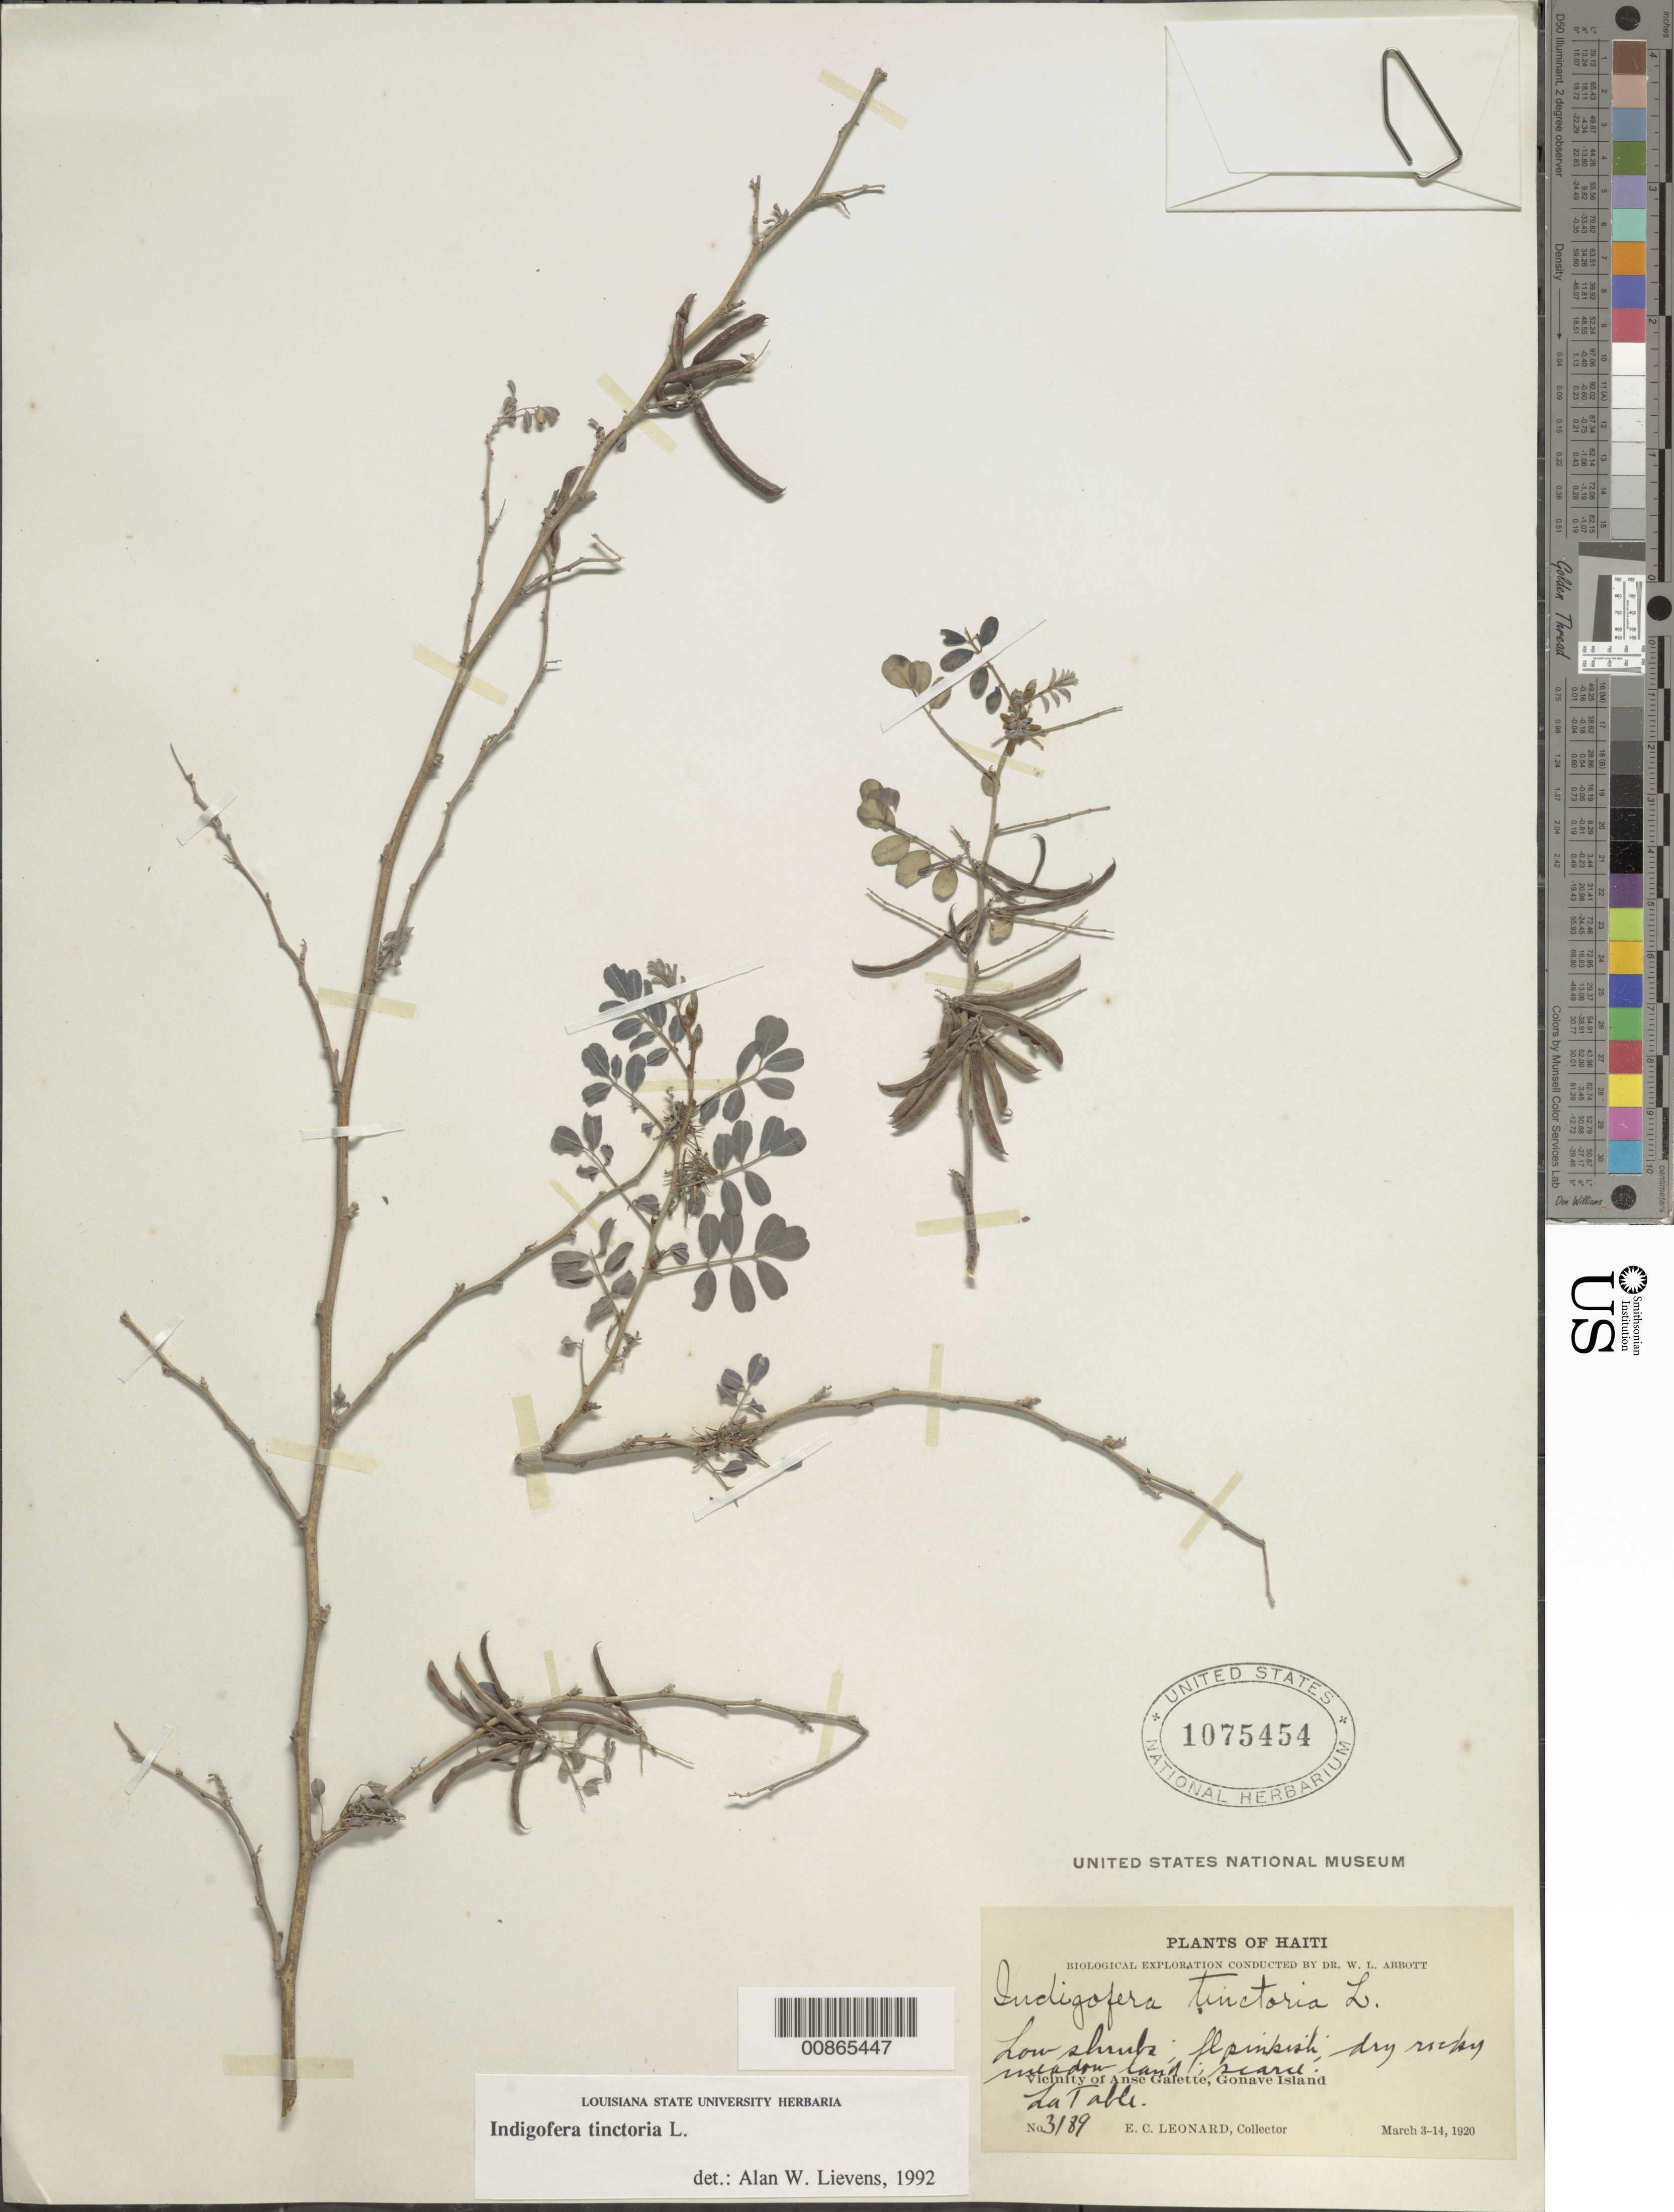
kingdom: Plantae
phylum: Tracheophyta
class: Magnoliopsida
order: Fabales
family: Fabaceae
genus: Indigofera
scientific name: Indigofera tinctoria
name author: L.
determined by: Lievens, A. W., (LSU), Louisiana State University Herbarium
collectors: E. C. Leonard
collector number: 3189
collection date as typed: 03 Mar 1920 to 14 Mar 1920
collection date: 1920-03-03/1920-03-14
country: Haiti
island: Île de la Gonâve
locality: Vicinity of Anse Galette, Gonave Island. La Table.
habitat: Dry rocky meadow land.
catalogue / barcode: US 1075454